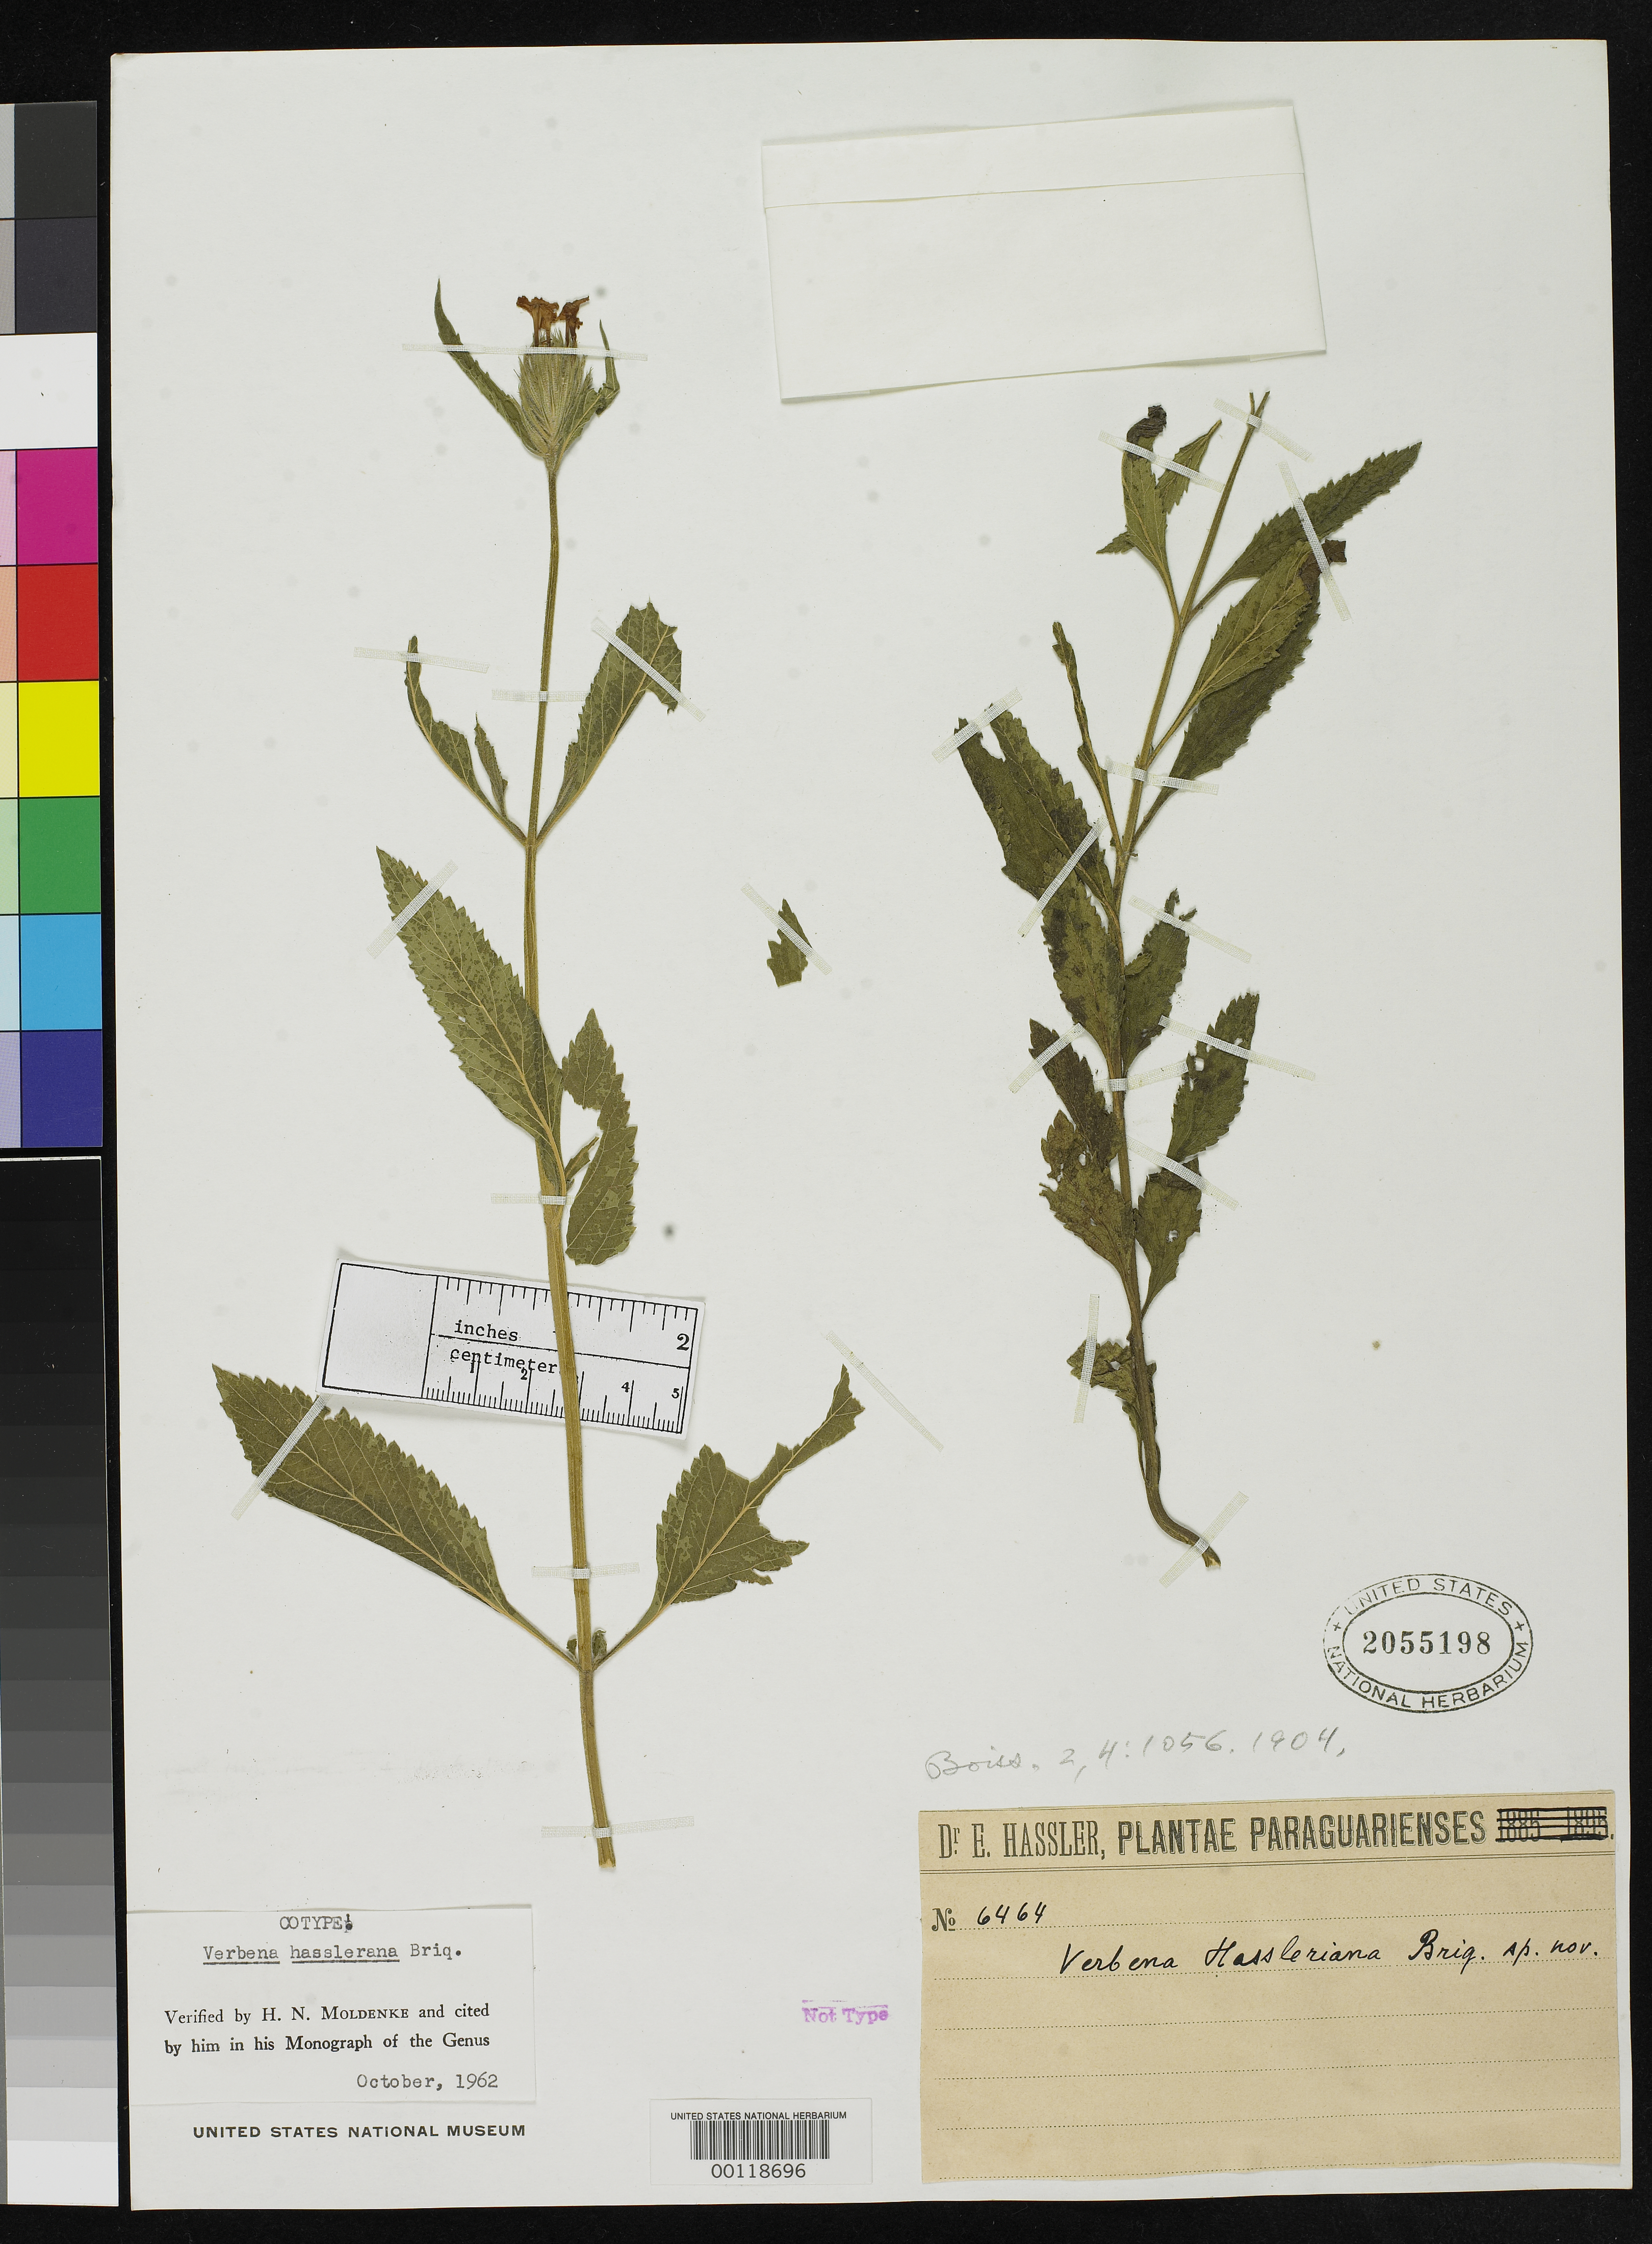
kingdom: Plantae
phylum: Tracheophyta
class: Magnoliopsida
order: Lamiales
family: Verbenaceae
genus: Verbena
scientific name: Verbena hasslerana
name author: Briq.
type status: Syntype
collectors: E. Hassler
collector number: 6464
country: Paraguay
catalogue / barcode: US 2055198